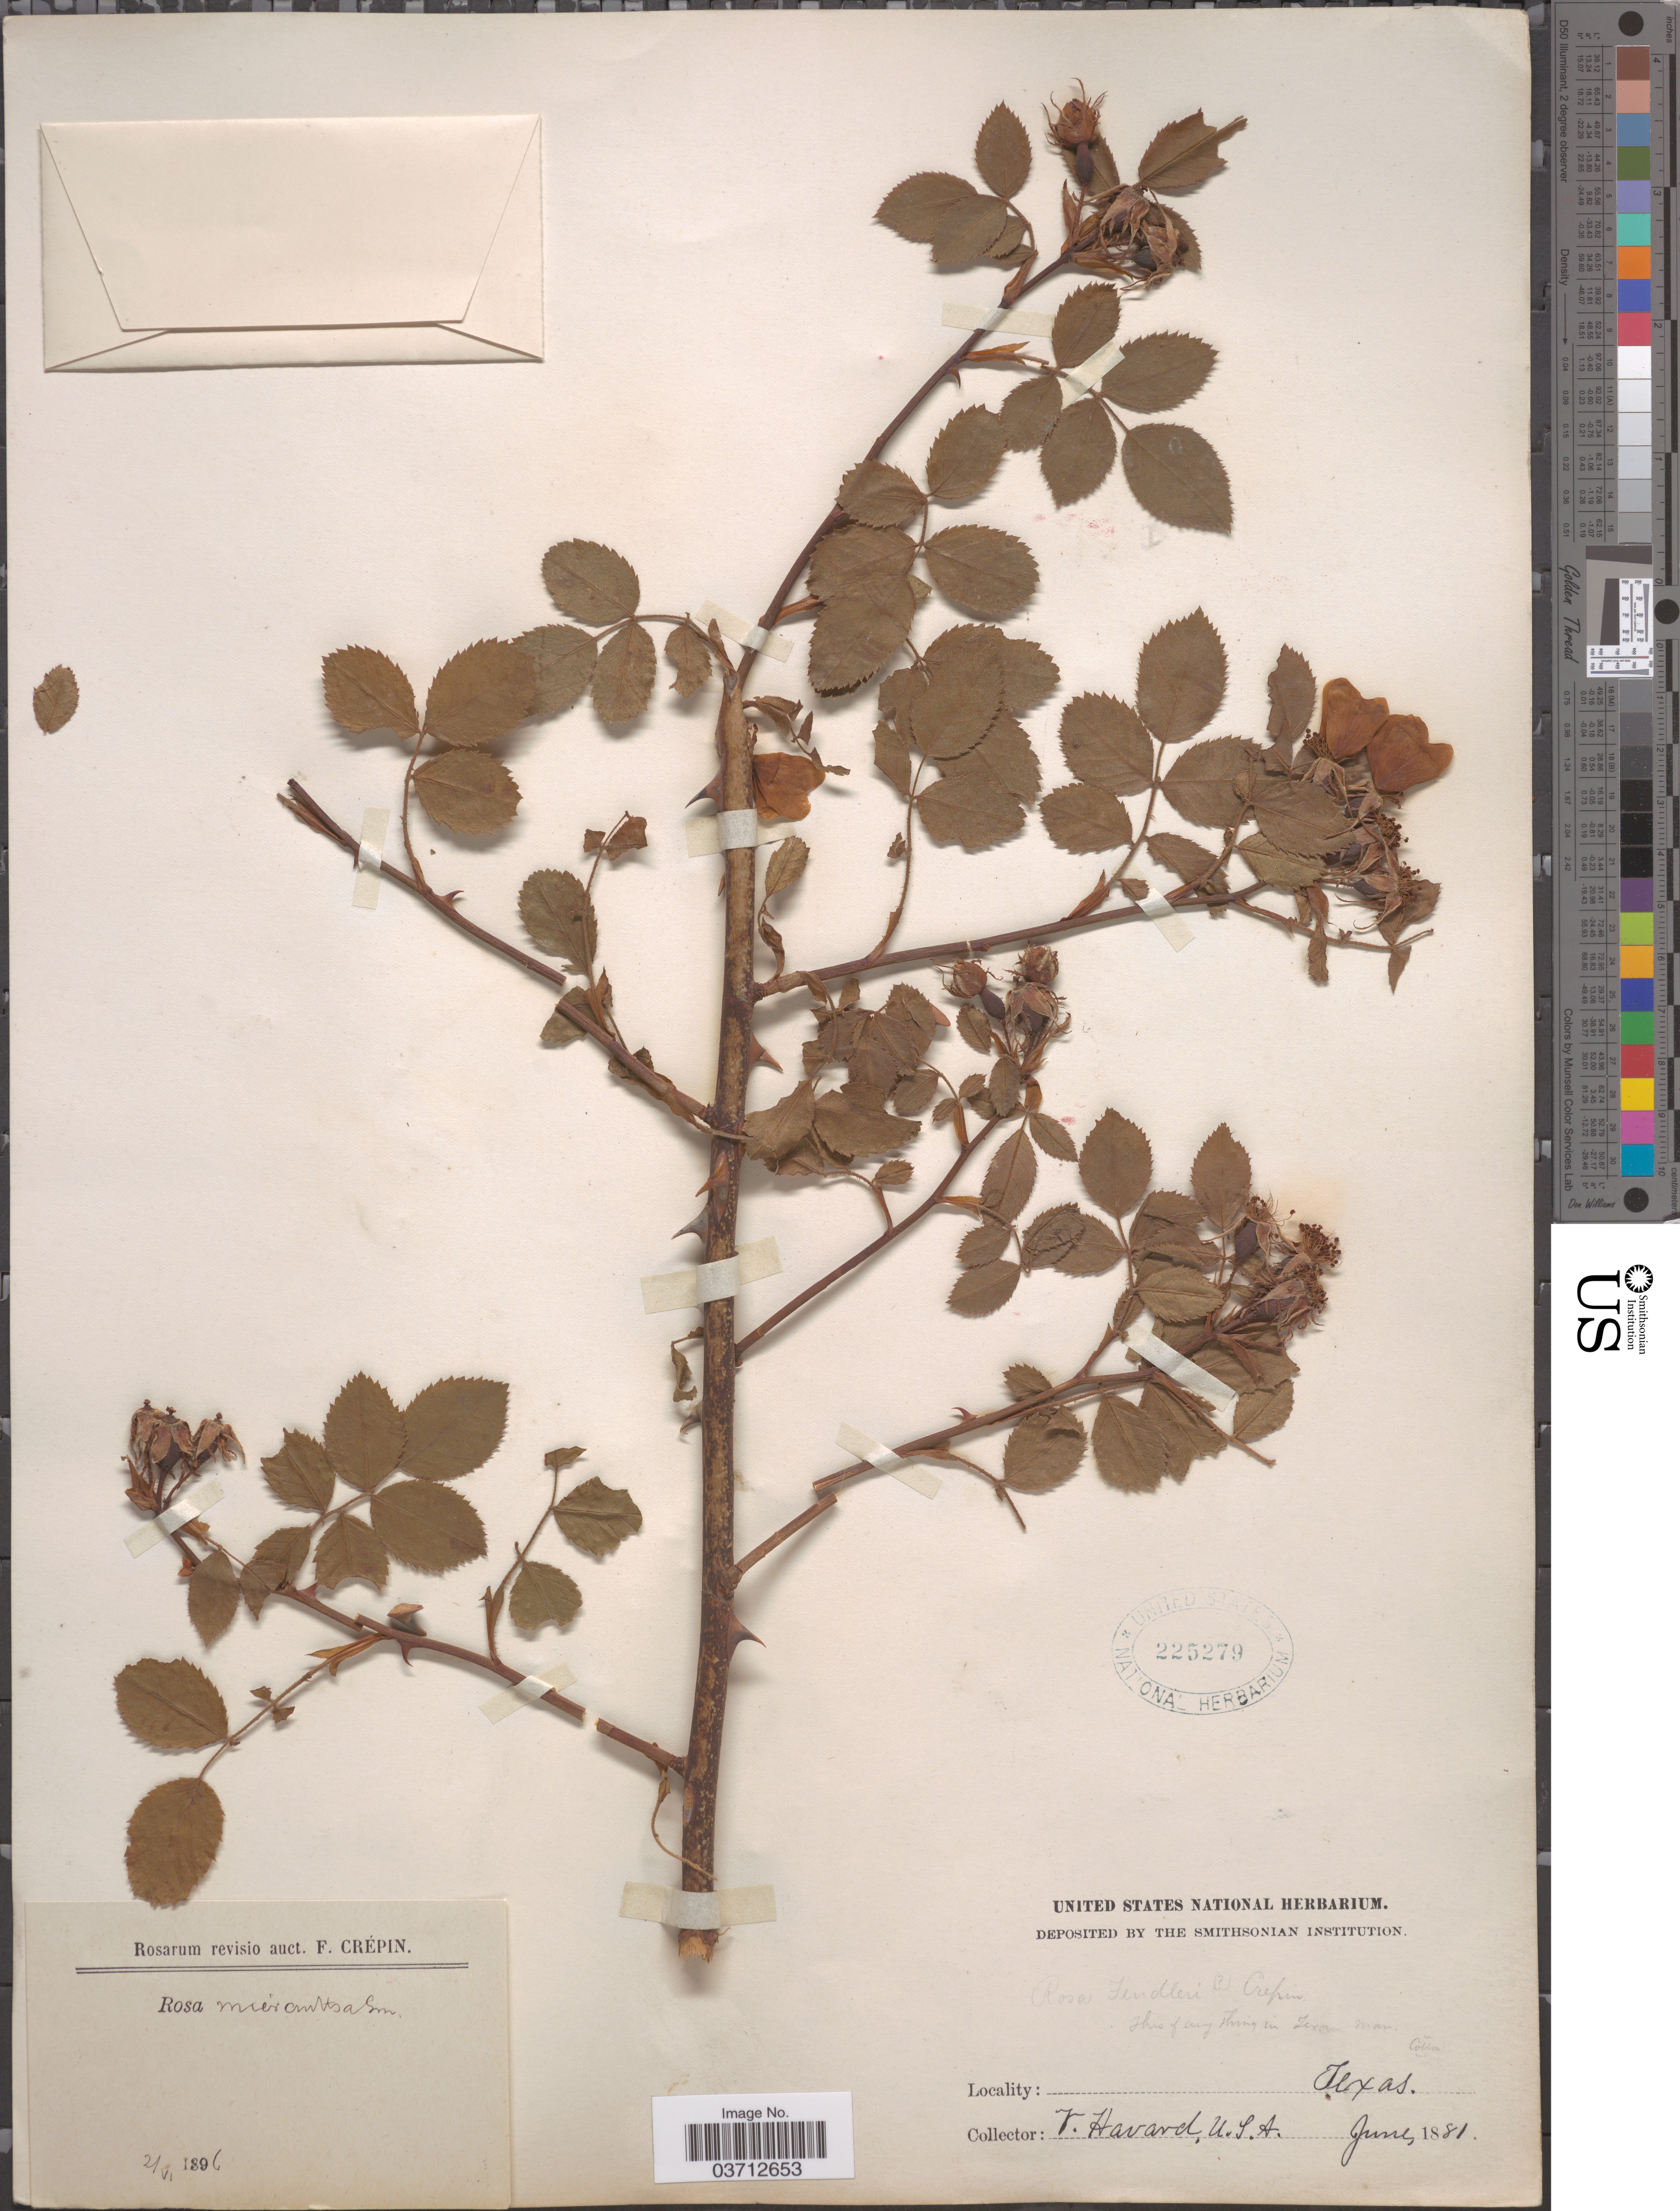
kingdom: Plantae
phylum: Tracheophyta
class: Magnoliopsida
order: Rosales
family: Rosaceae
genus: Rosa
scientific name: Rosa sp.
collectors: V. Havard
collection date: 1881-06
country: United States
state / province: Texas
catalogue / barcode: US 225279